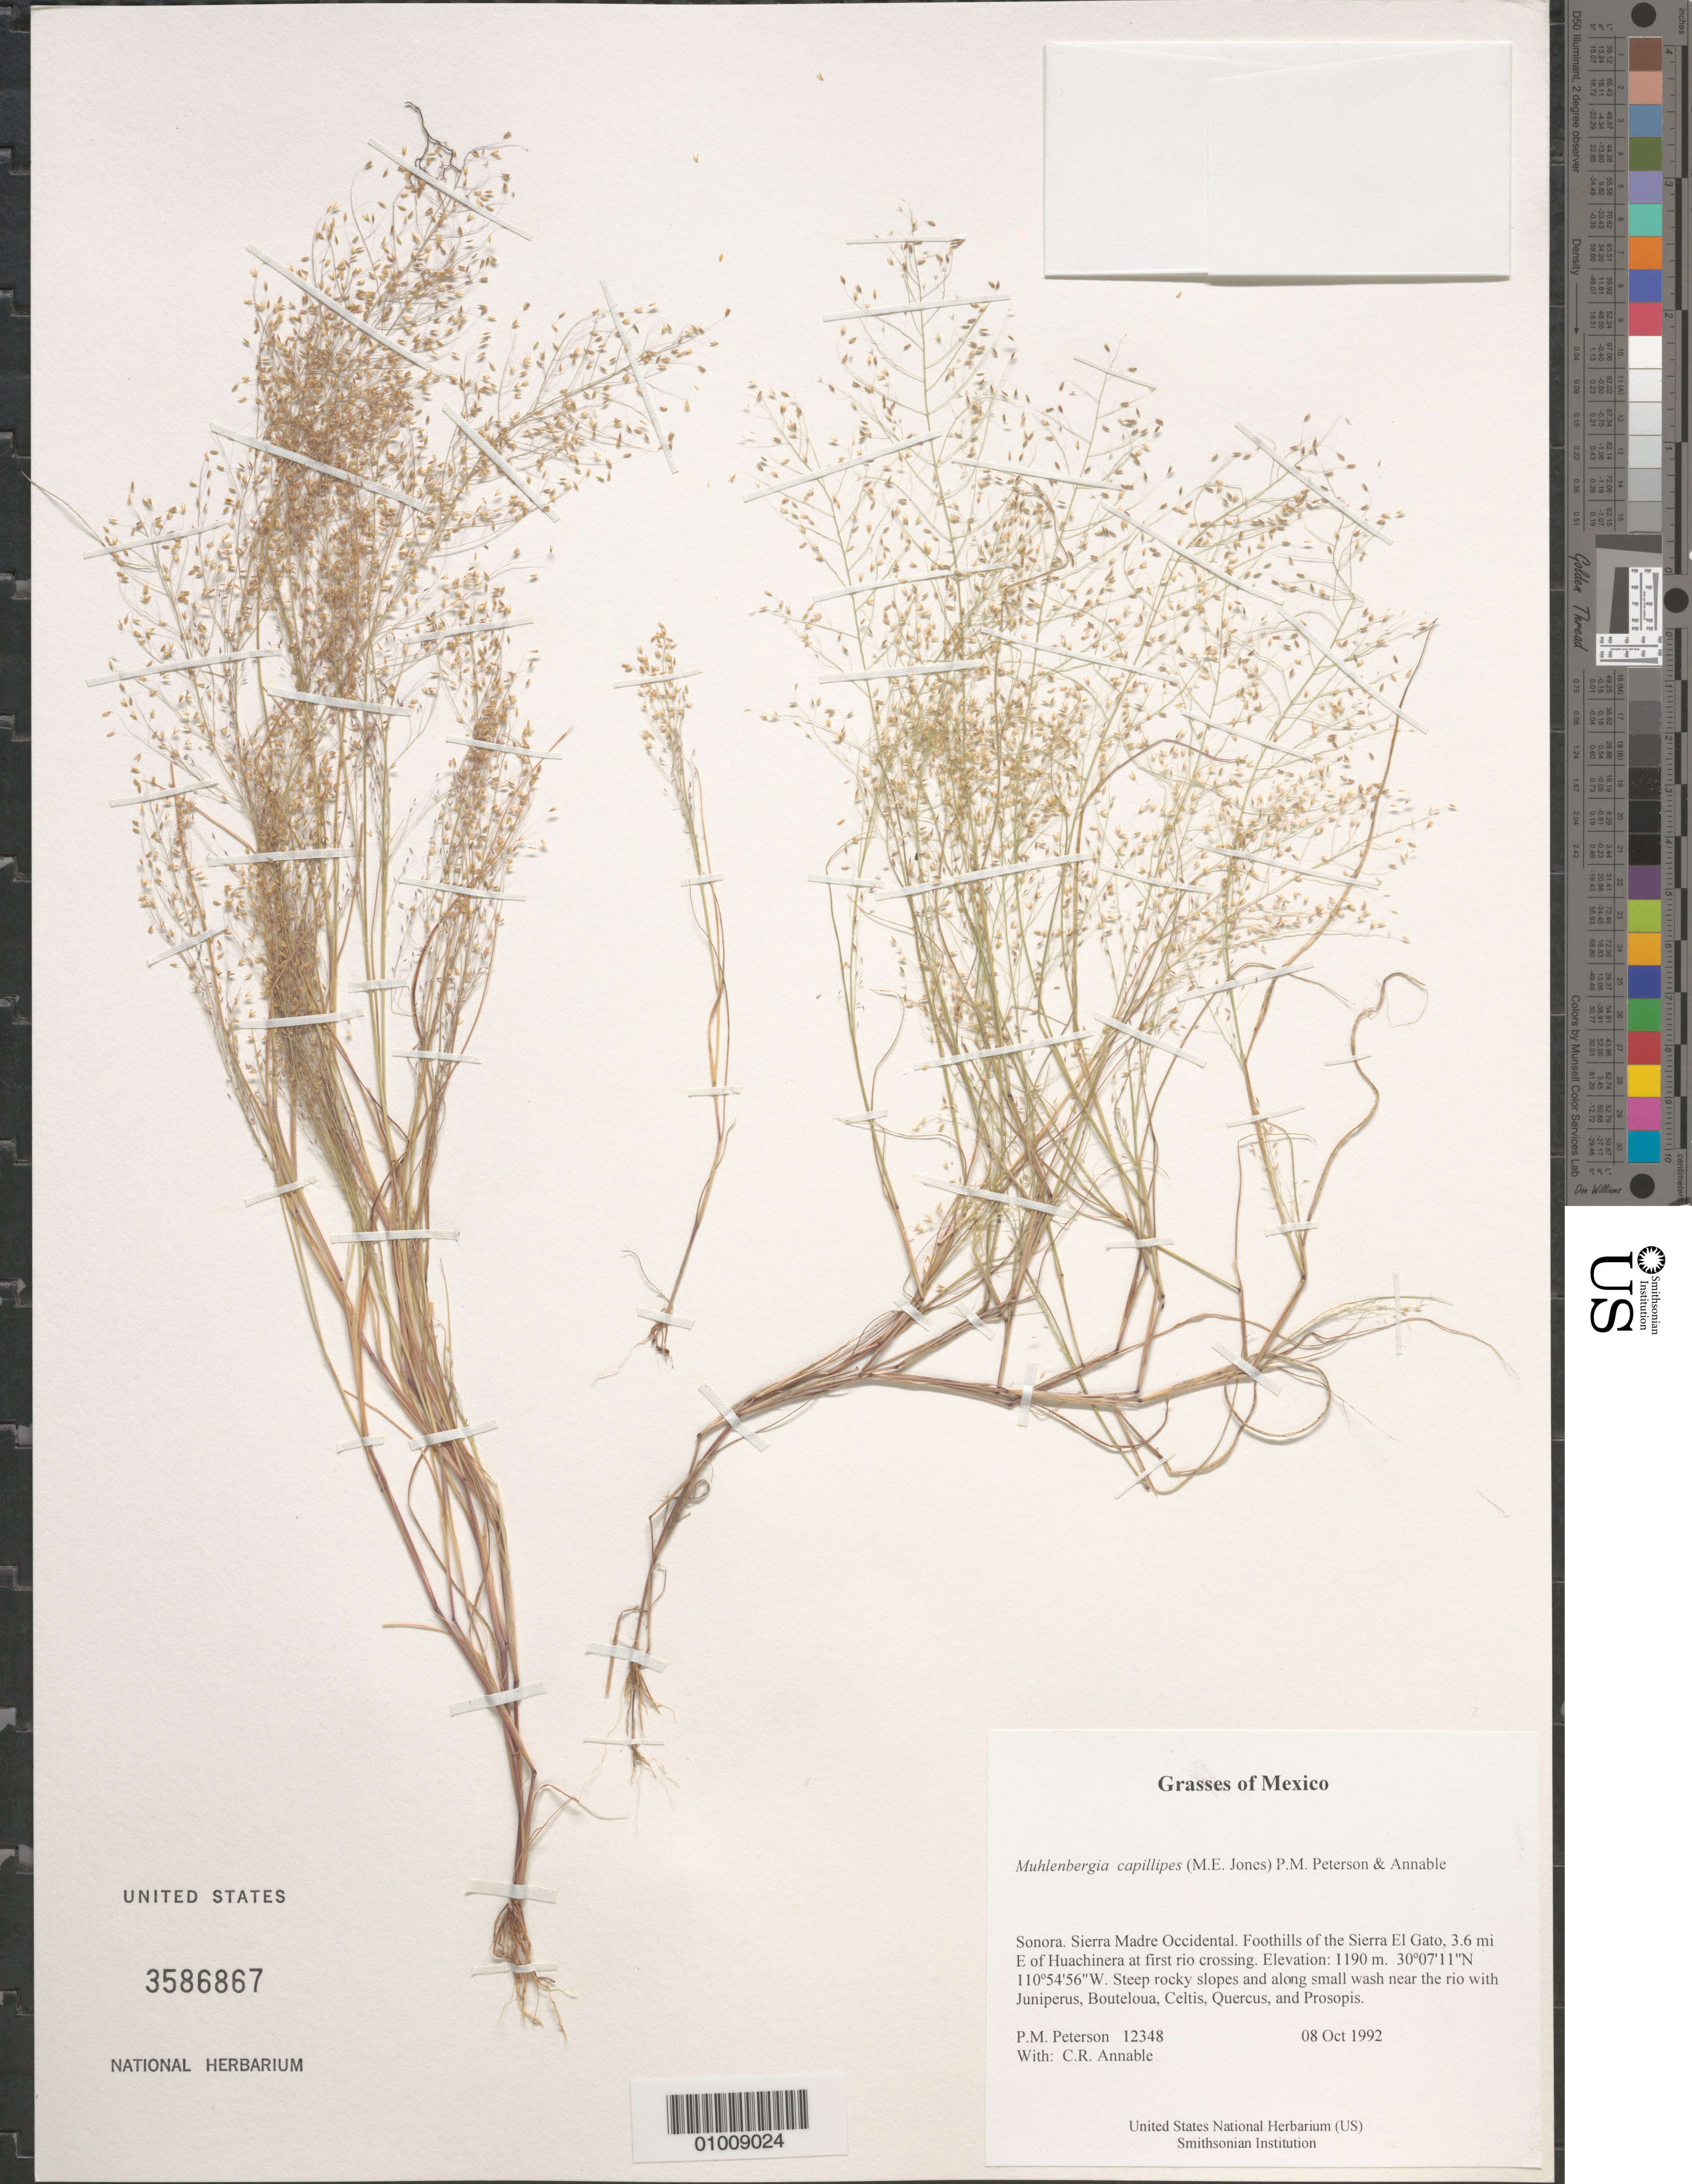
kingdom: Plantae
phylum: Tracheophyta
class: Liliopsida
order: Poales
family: Poaceae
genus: Muhlenbergia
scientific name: Muhlenbergia capillipes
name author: (M.E. Jones) P.M. Peterson & Annable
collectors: P. M. Peterson & C. R. Annable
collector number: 12348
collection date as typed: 08 Oct 1992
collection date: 1992-10-08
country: Mexico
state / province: Sonora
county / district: Sierra Madre Occidental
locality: Foothills of the Sierra El Gato, 3.6 mi E of Huachinera at first rio crossing.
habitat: Steep rocky slopes and along small wash near the rio with Juniperus, Bouteloua, Celtis, Quercus, and Prosopis.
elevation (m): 1190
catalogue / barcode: US 3586867